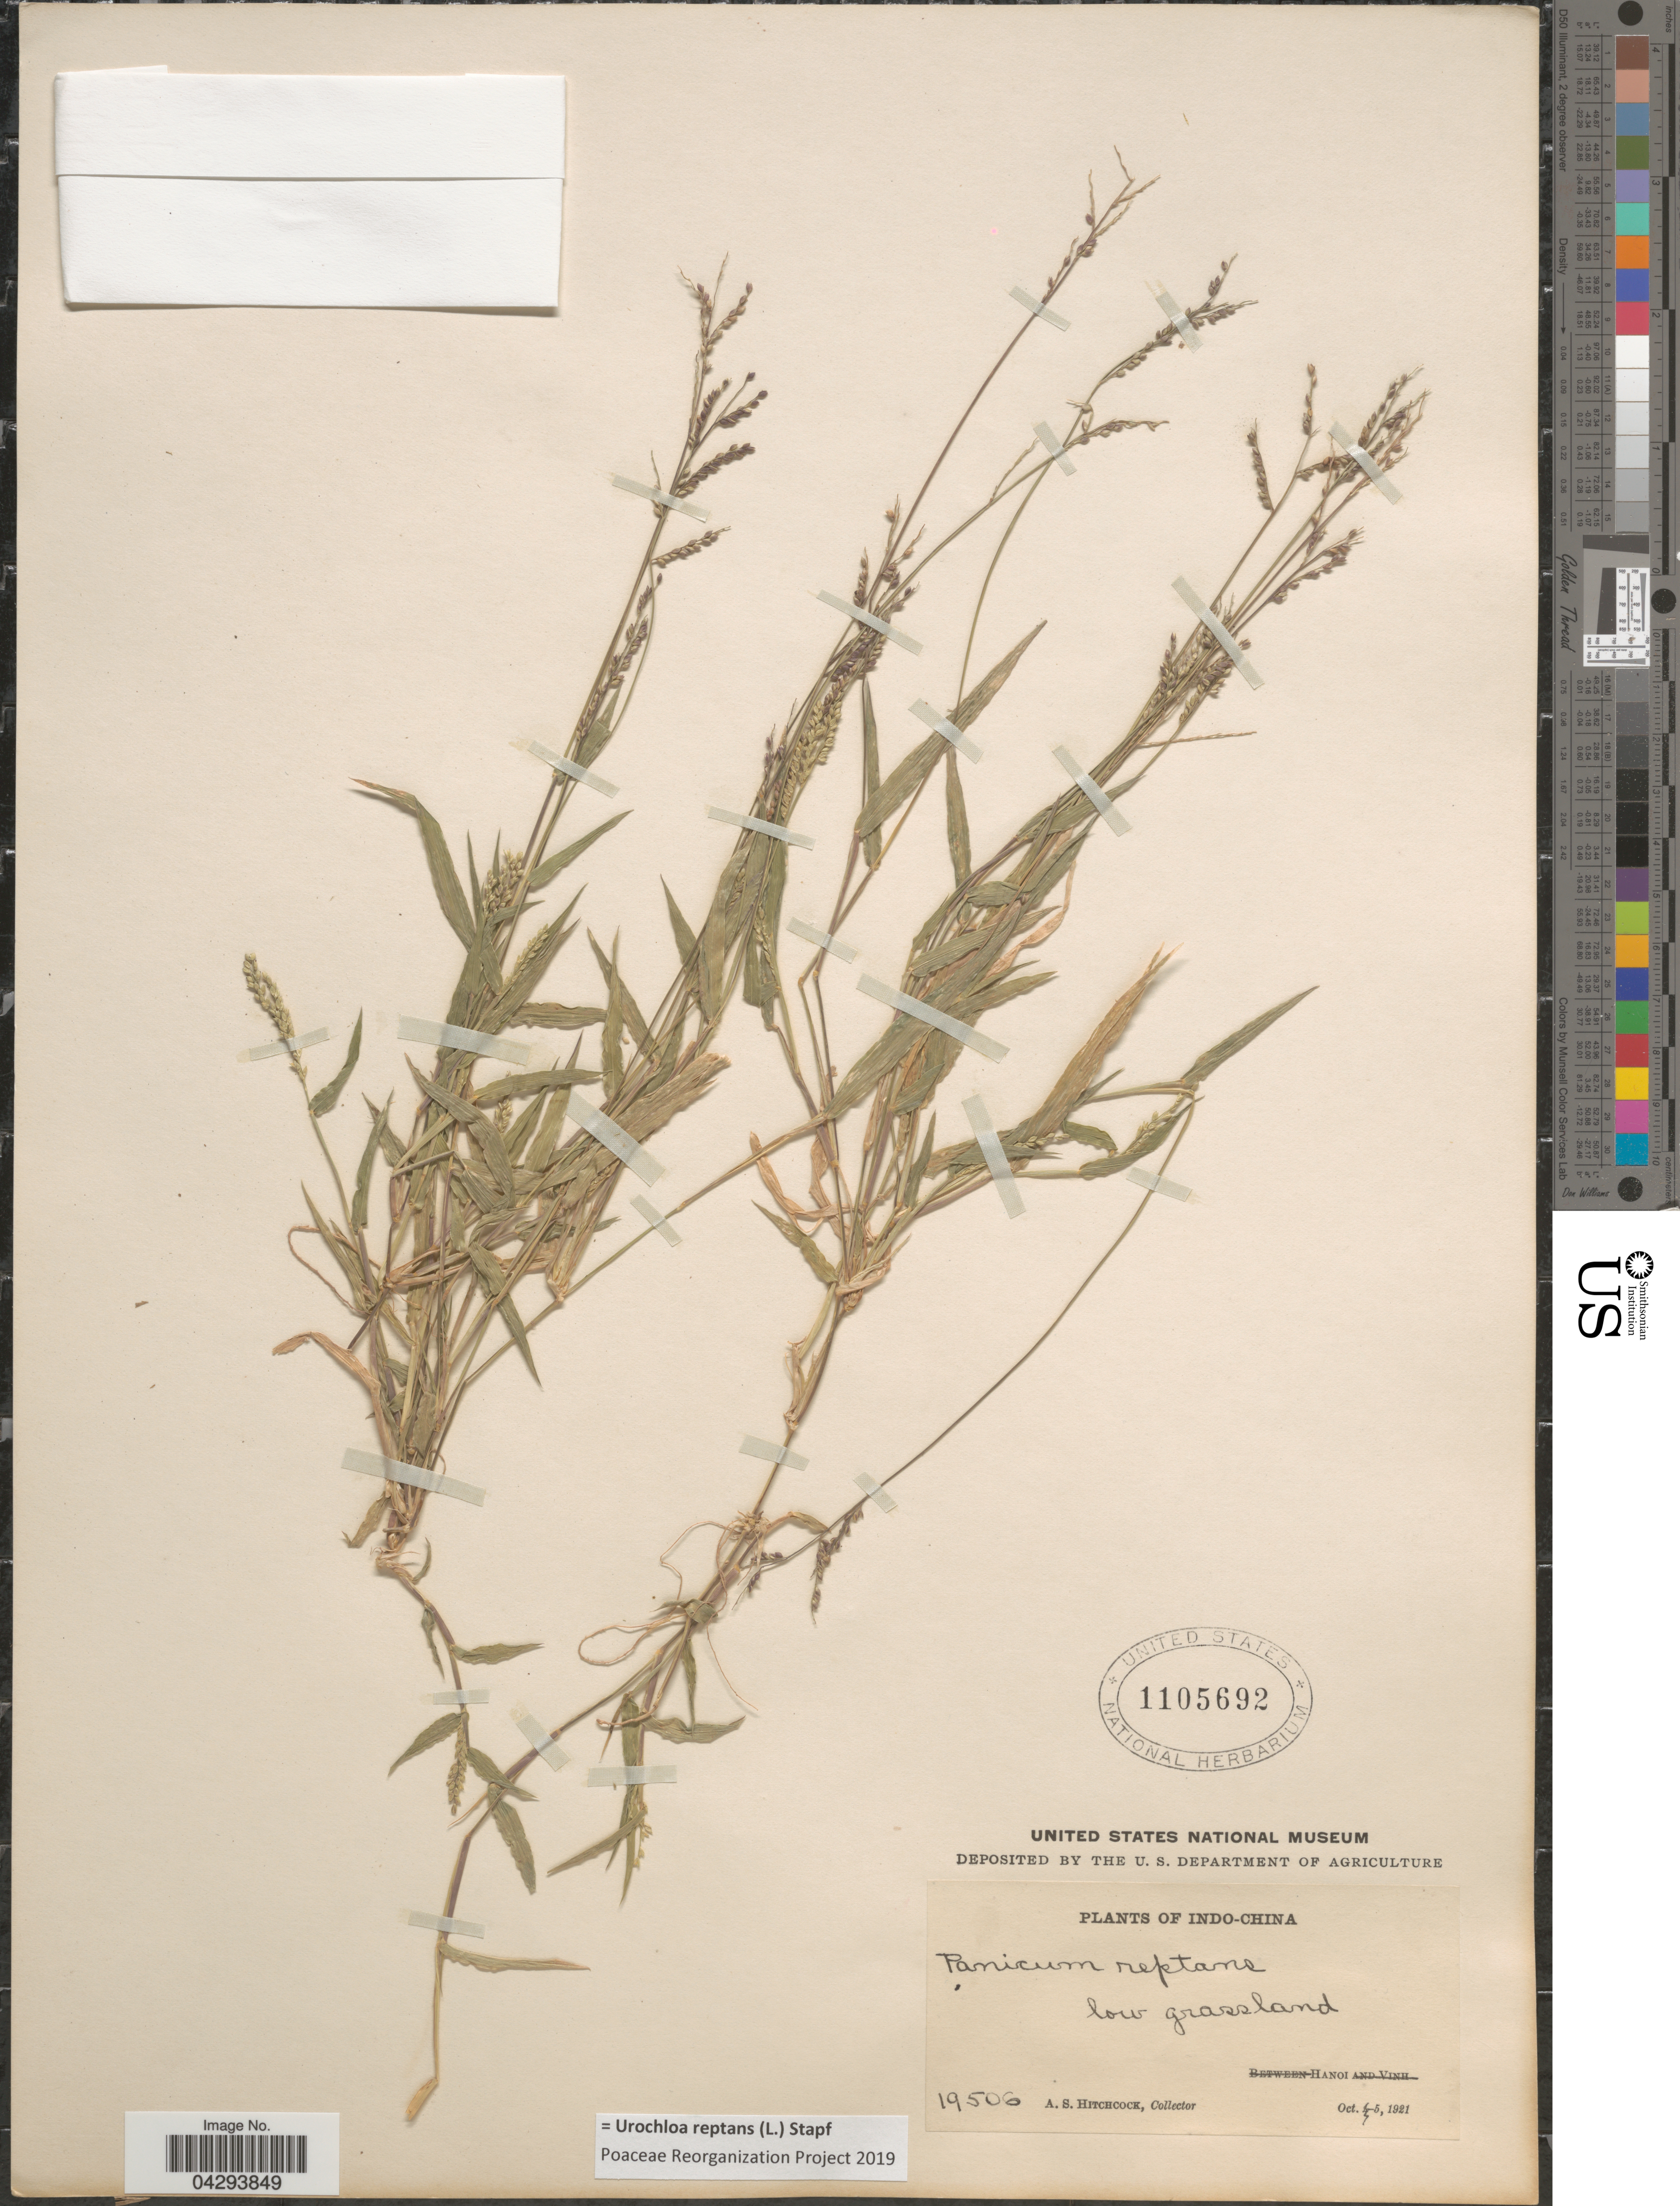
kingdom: Plantae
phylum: Tracheophyta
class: Liliopsida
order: Poales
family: Poaceae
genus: Urochloa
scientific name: Urochloa reptans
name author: (L.) Stapf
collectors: A. S. Hitchcock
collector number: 19506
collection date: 1921-10-05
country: Vietnam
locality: Indo-China. Hanoi.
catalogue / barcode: US 1105692